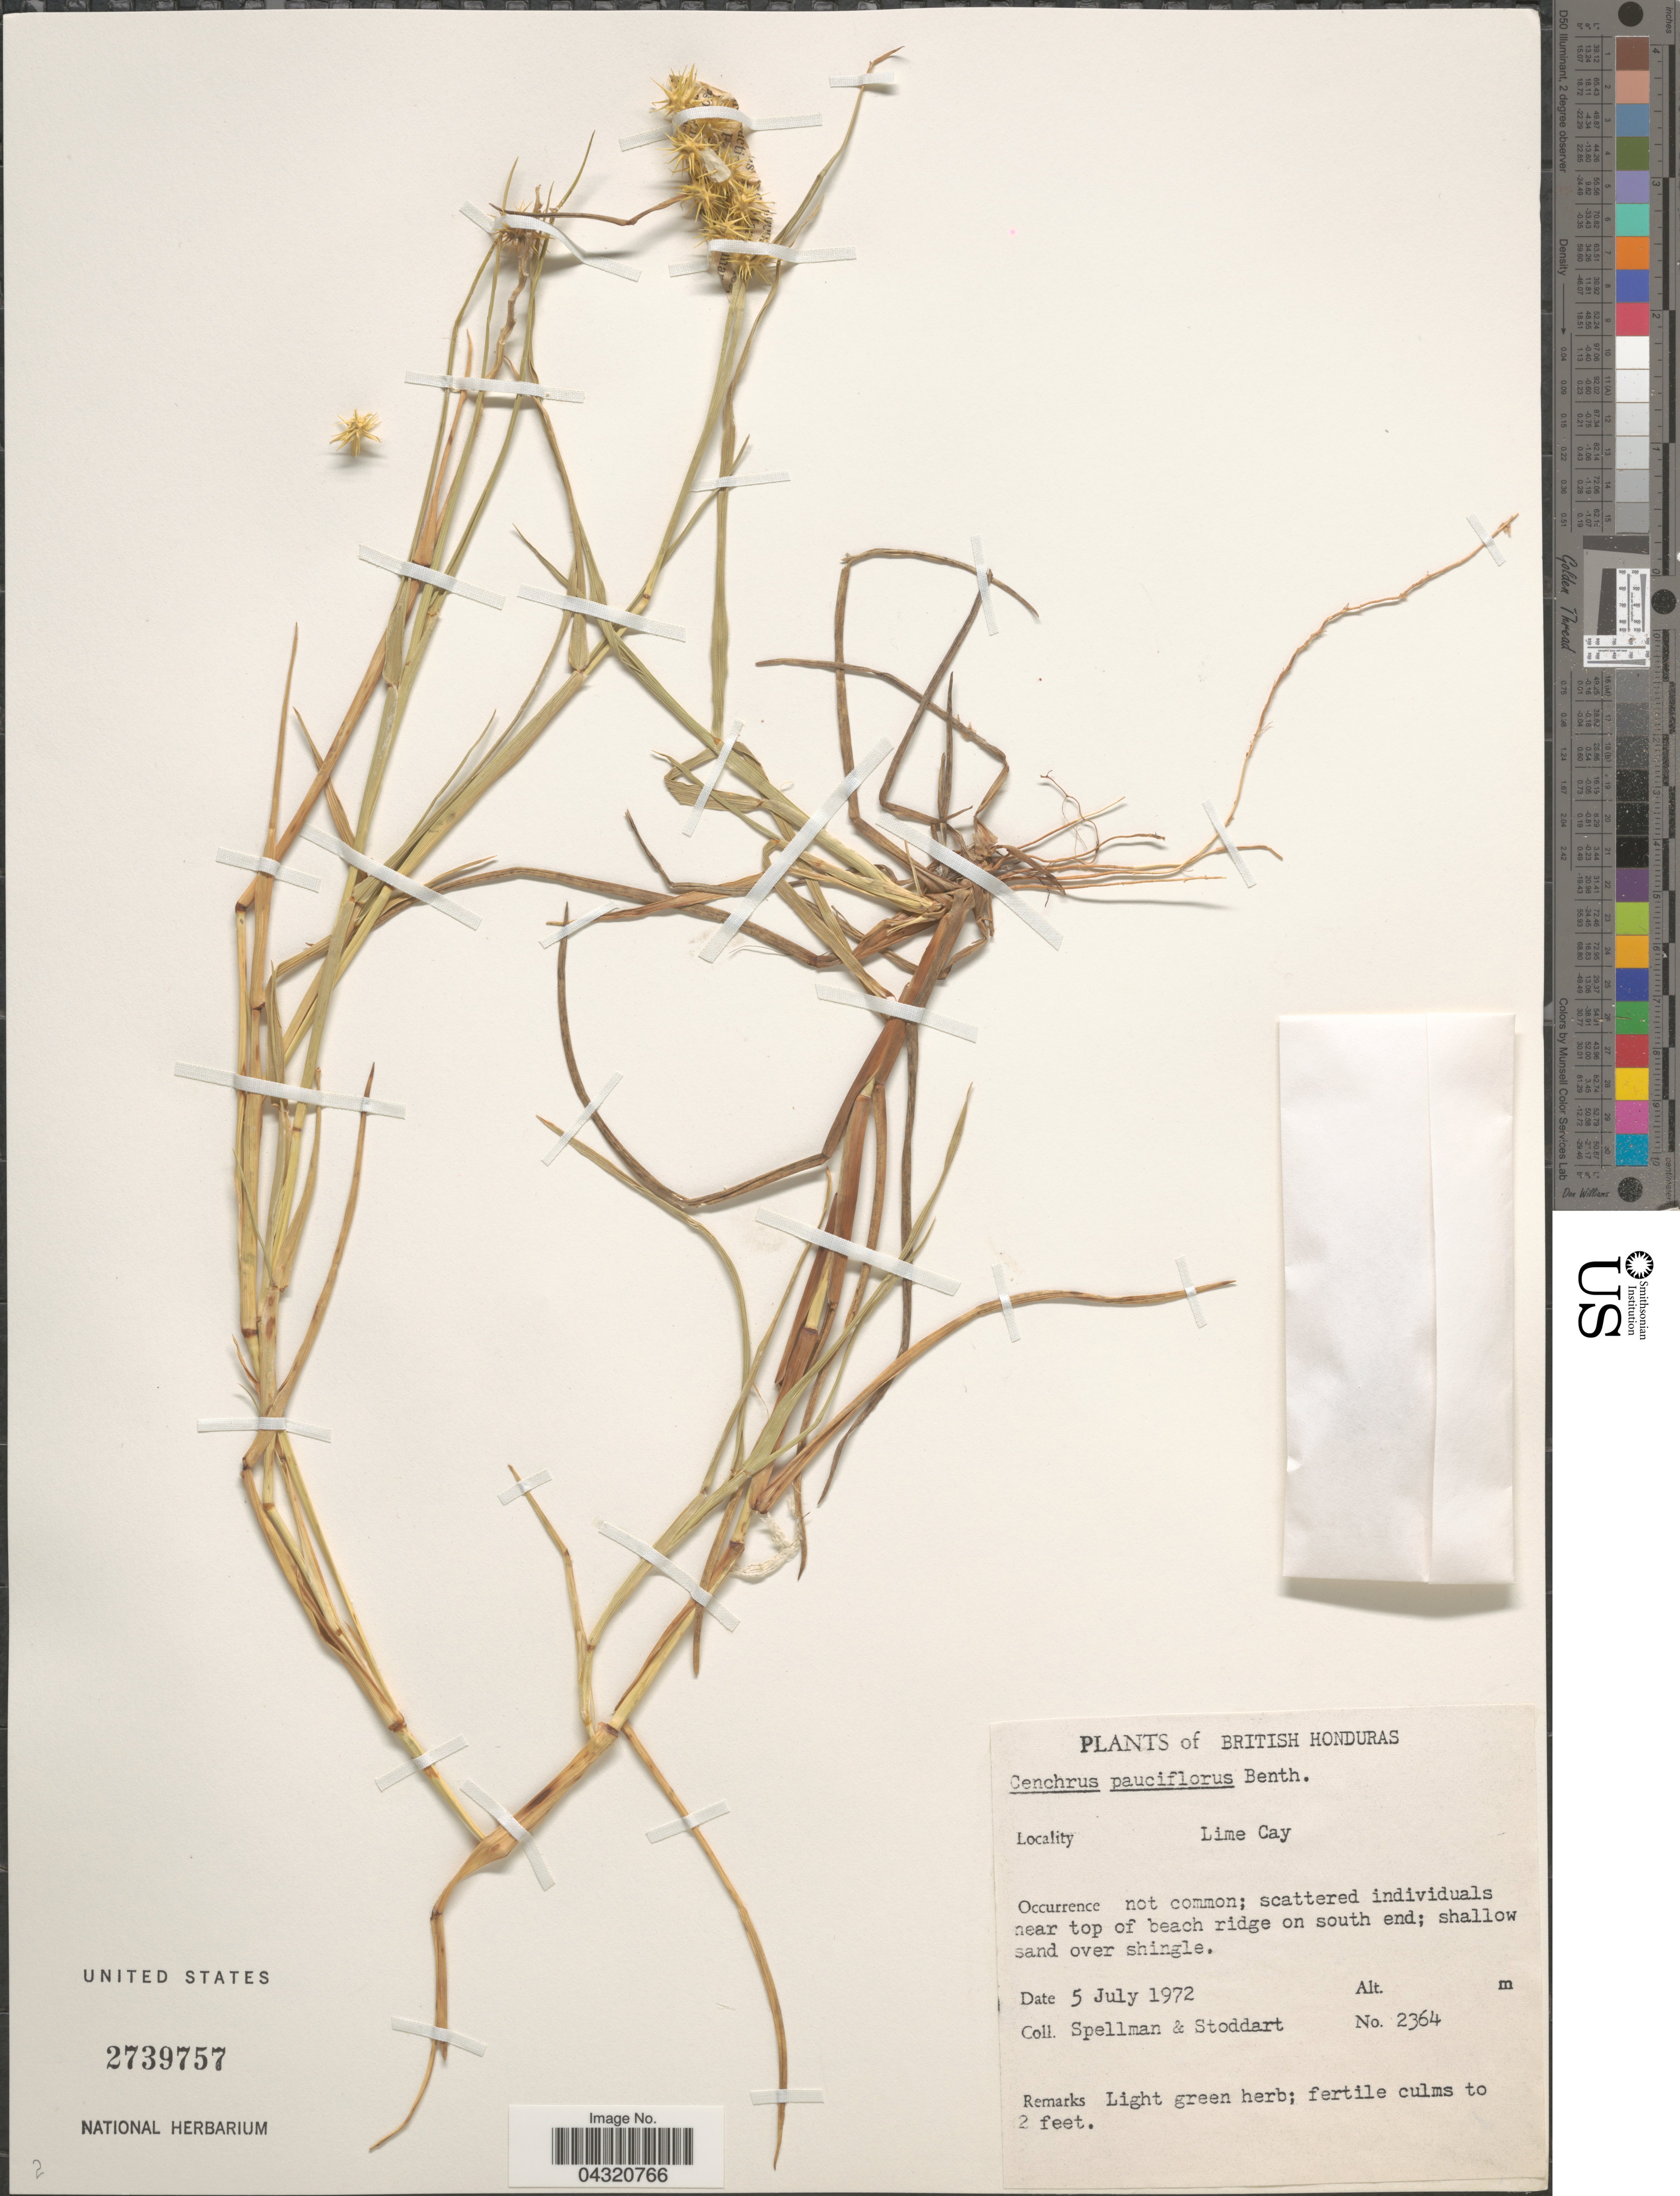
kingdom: Plantae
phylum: Tracheophyta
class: Liliopsida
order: Poales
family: Poaceae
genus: Cenchrus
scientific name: Cenchrus spinifex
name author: Cav.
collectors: Spellman, -- & -. Stoddart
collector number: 2364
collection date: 1972-07-05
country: Belize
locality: British Honduras. Lime Cay. Scattered individuals near top of beach ridge on south end.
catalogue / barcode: US 2739757